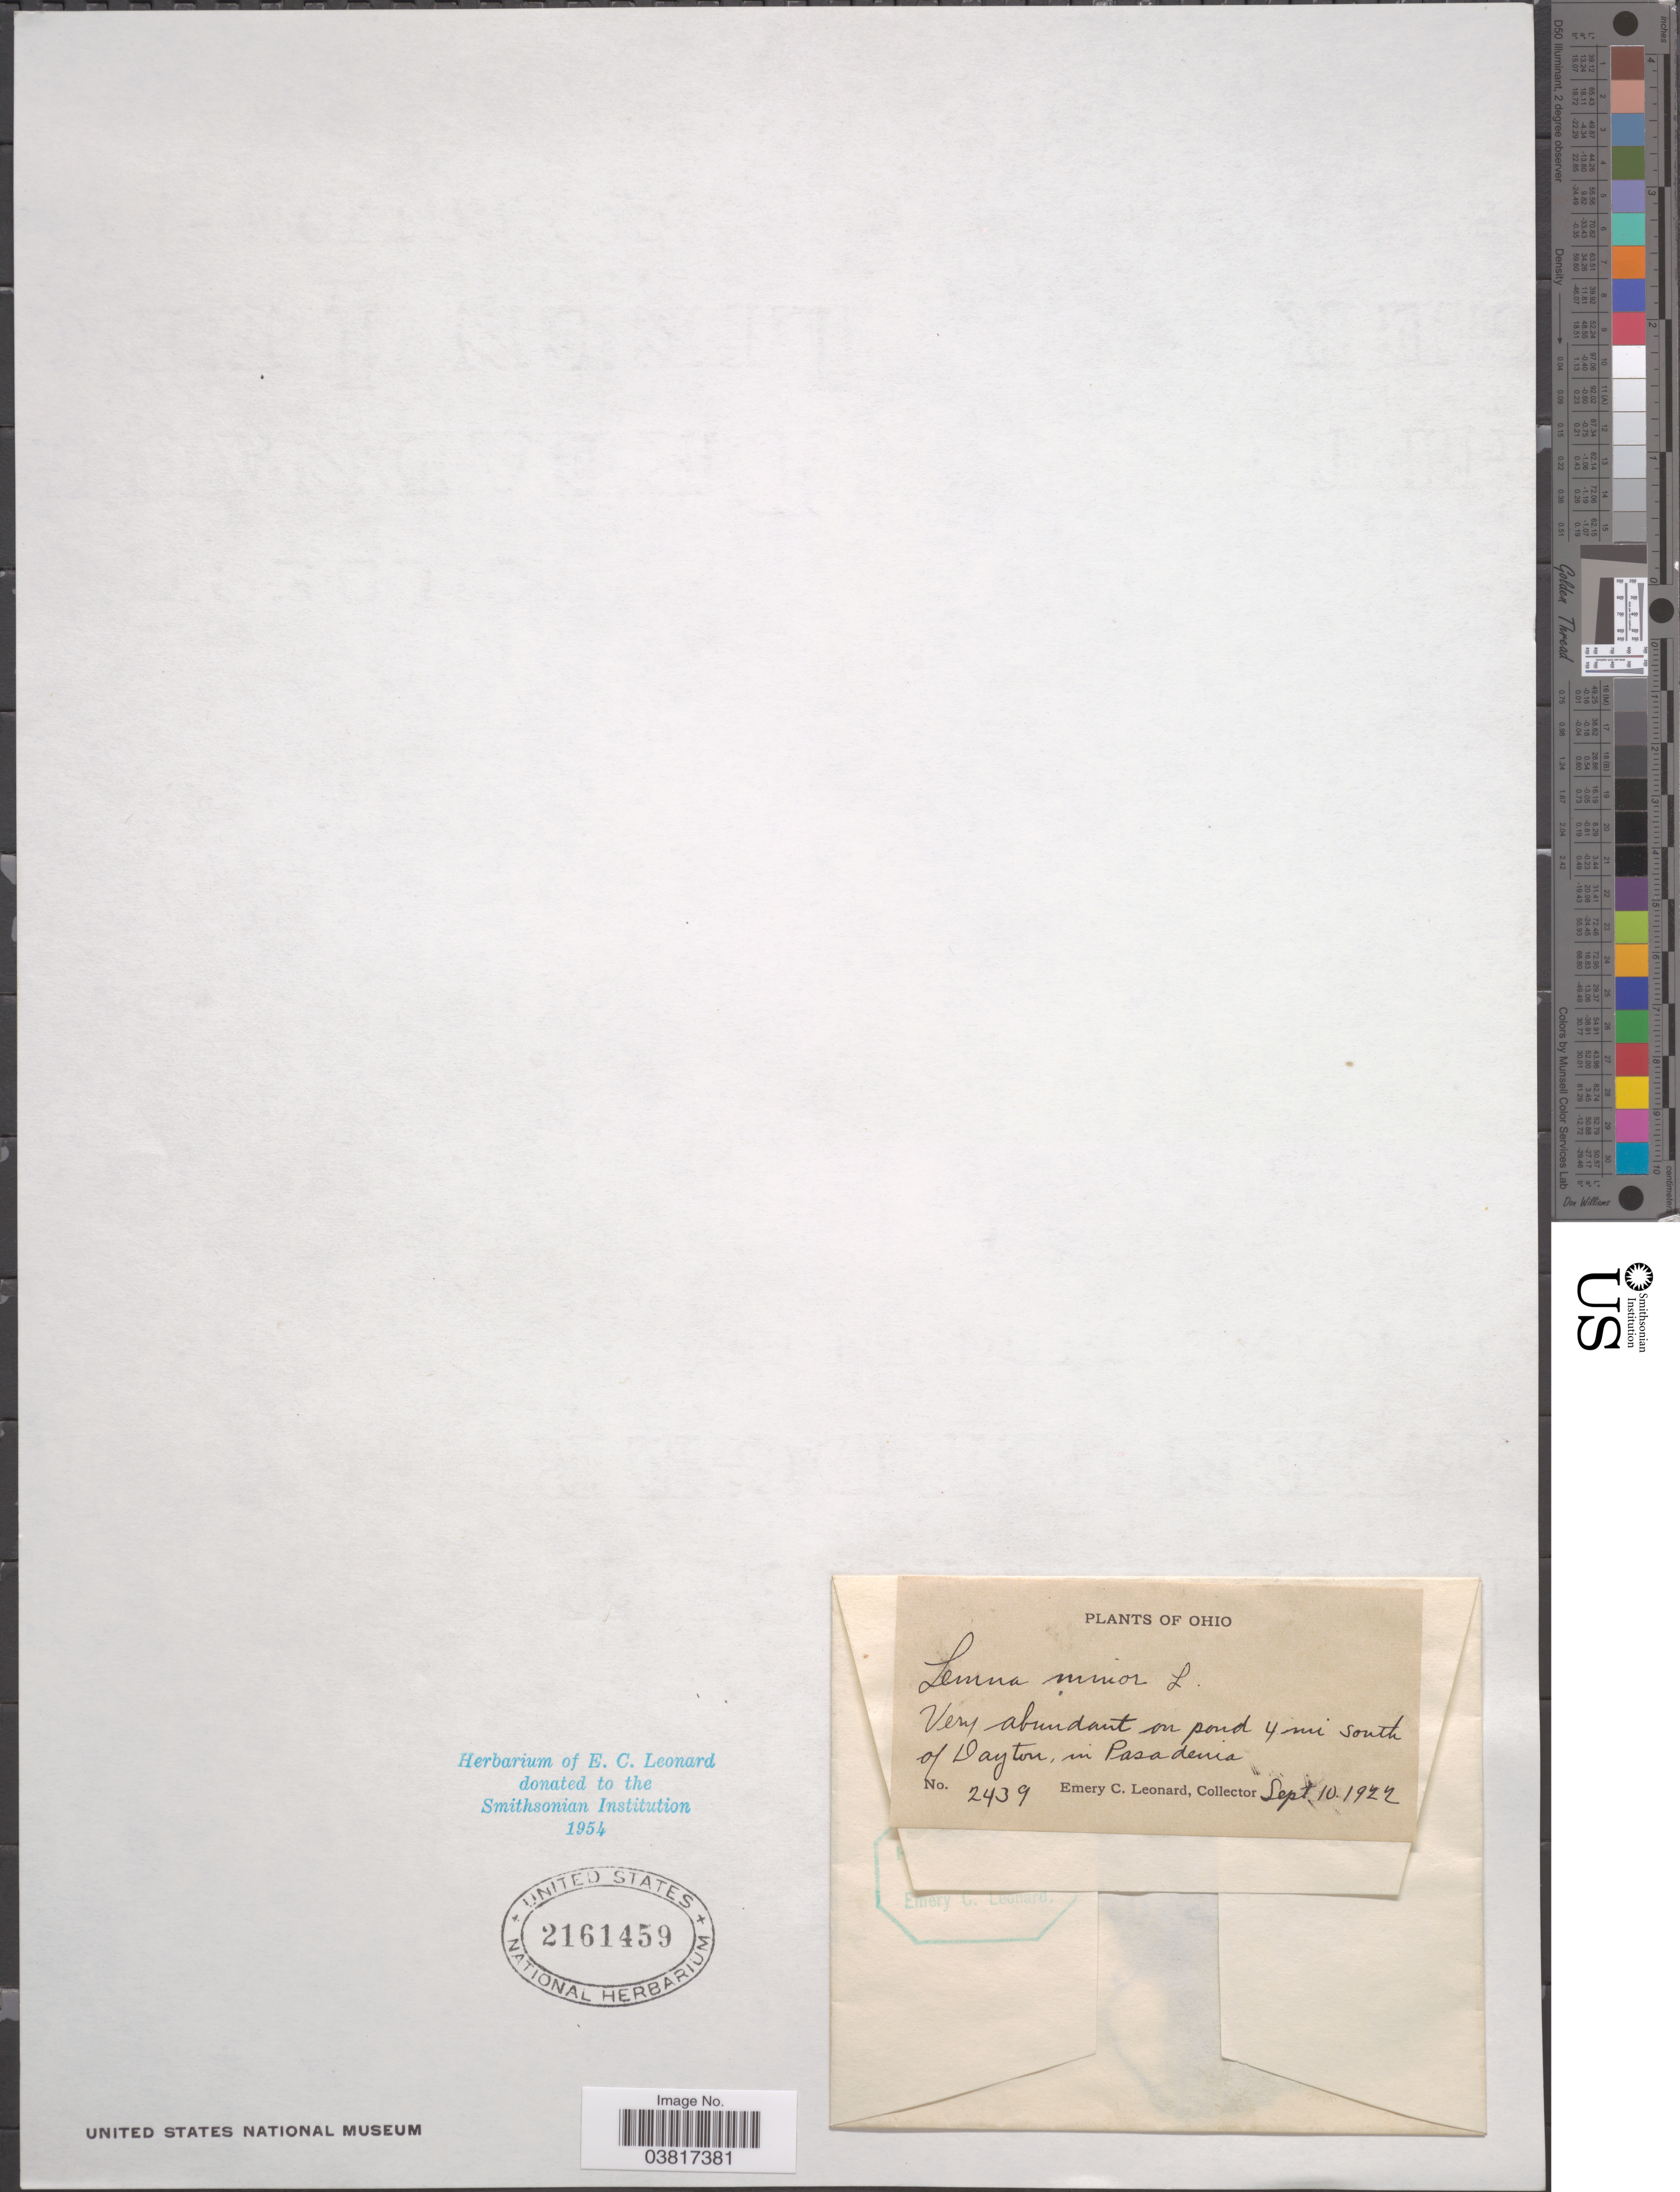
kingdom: Plantae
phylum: Tracheophyta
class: Liliopsida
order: Alismatales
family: Araceae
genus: Lemna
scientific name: Lemna minor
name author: L.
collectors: E. C. Leonard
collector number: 2439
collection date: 1922-09-10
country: United States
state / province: Ohio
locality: On pond 4 mi south of Dayton, in Pasadenia.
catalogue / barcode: US 2161459